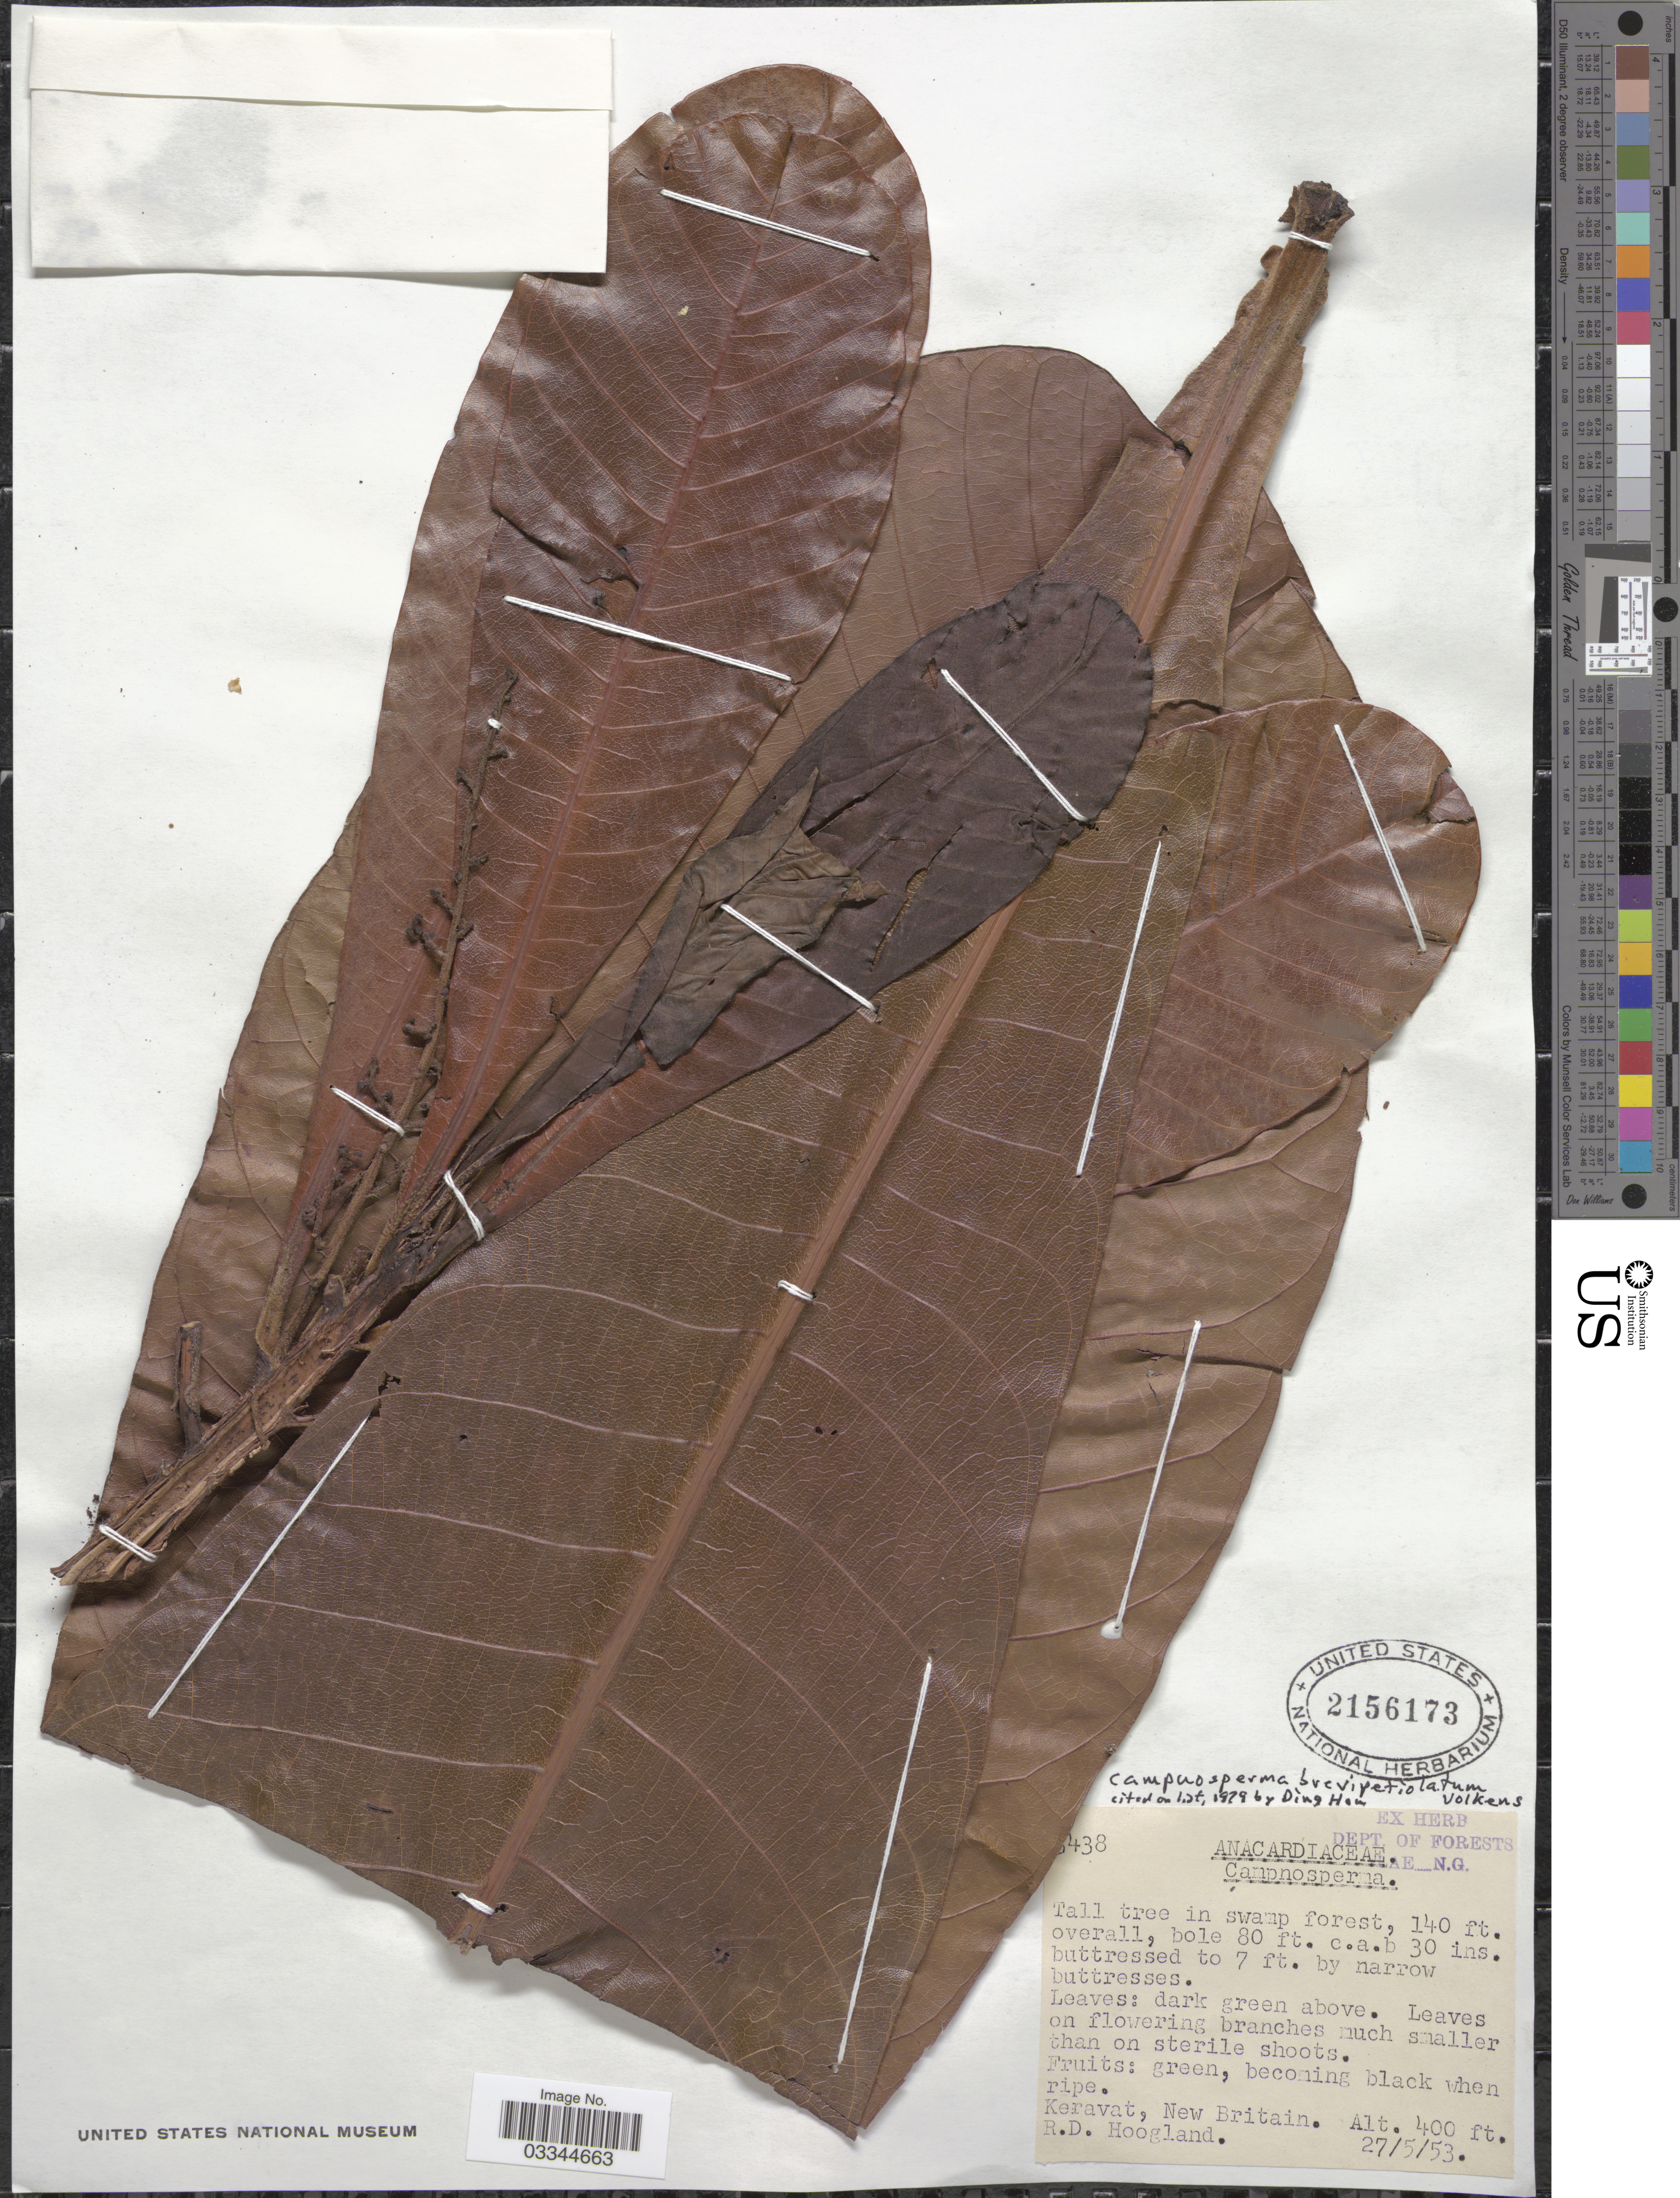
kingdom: Plantae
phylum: Tracheophyta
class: Magnoliopsida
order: Sapindales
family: Anacardiaceae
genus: Campnosperma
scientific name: Campnosperma brevipetiolatum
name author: Volk.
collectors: R. D. Hoogland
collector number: !438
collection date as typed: Transcribed d/m/y: 27/5/53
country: Papua New Guinea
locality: Keravat, New Britain.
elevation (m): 122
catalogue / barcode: US 2156173